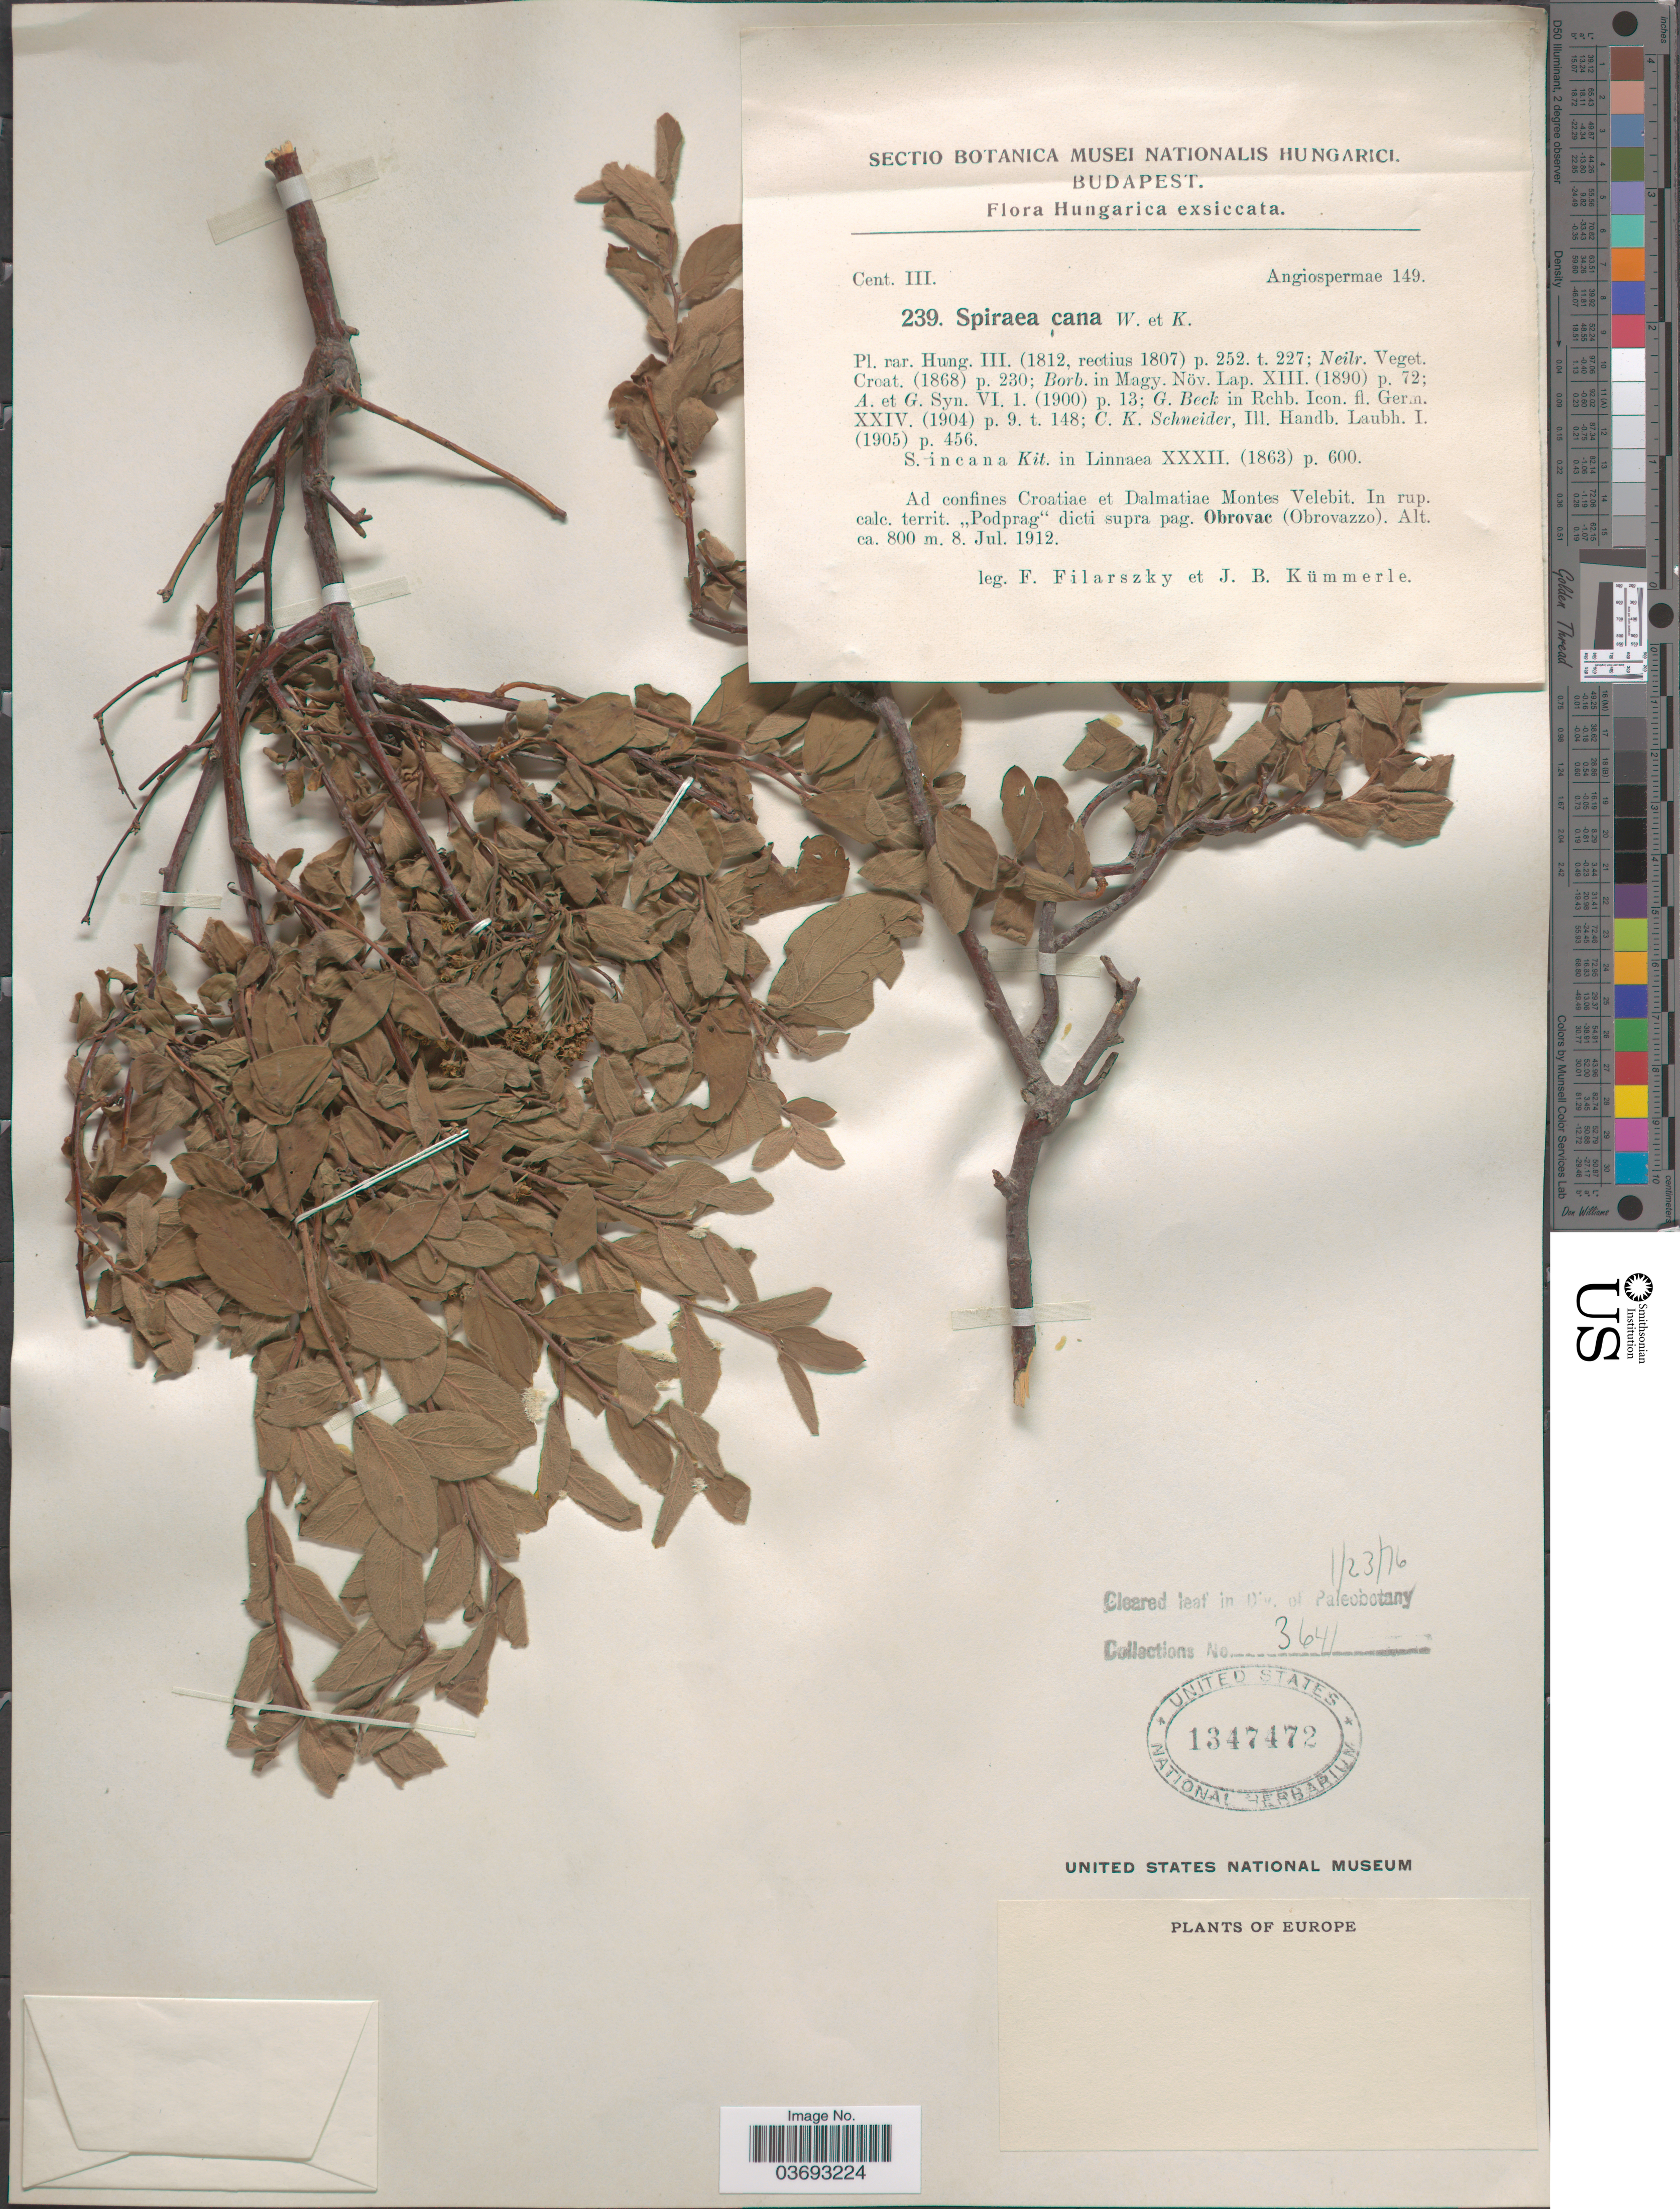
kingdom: Plantae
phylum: Tracheophyta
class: Magnoliopsida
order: Rosales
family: Rosaceae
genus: Spiraea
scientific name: Spiraea cana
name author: Waldst. & Kit.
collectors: F. Filarszky & J. Kummerle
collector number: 239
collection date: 1912-07-08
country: Croatia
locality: Ad confines Croatiae et Dalmatiae Montes Velebit. In rup. calc. territ. "Podprag" dicti supra pag. Obrovac (Obrovazzo).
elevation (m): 800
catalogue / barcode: US 1347472